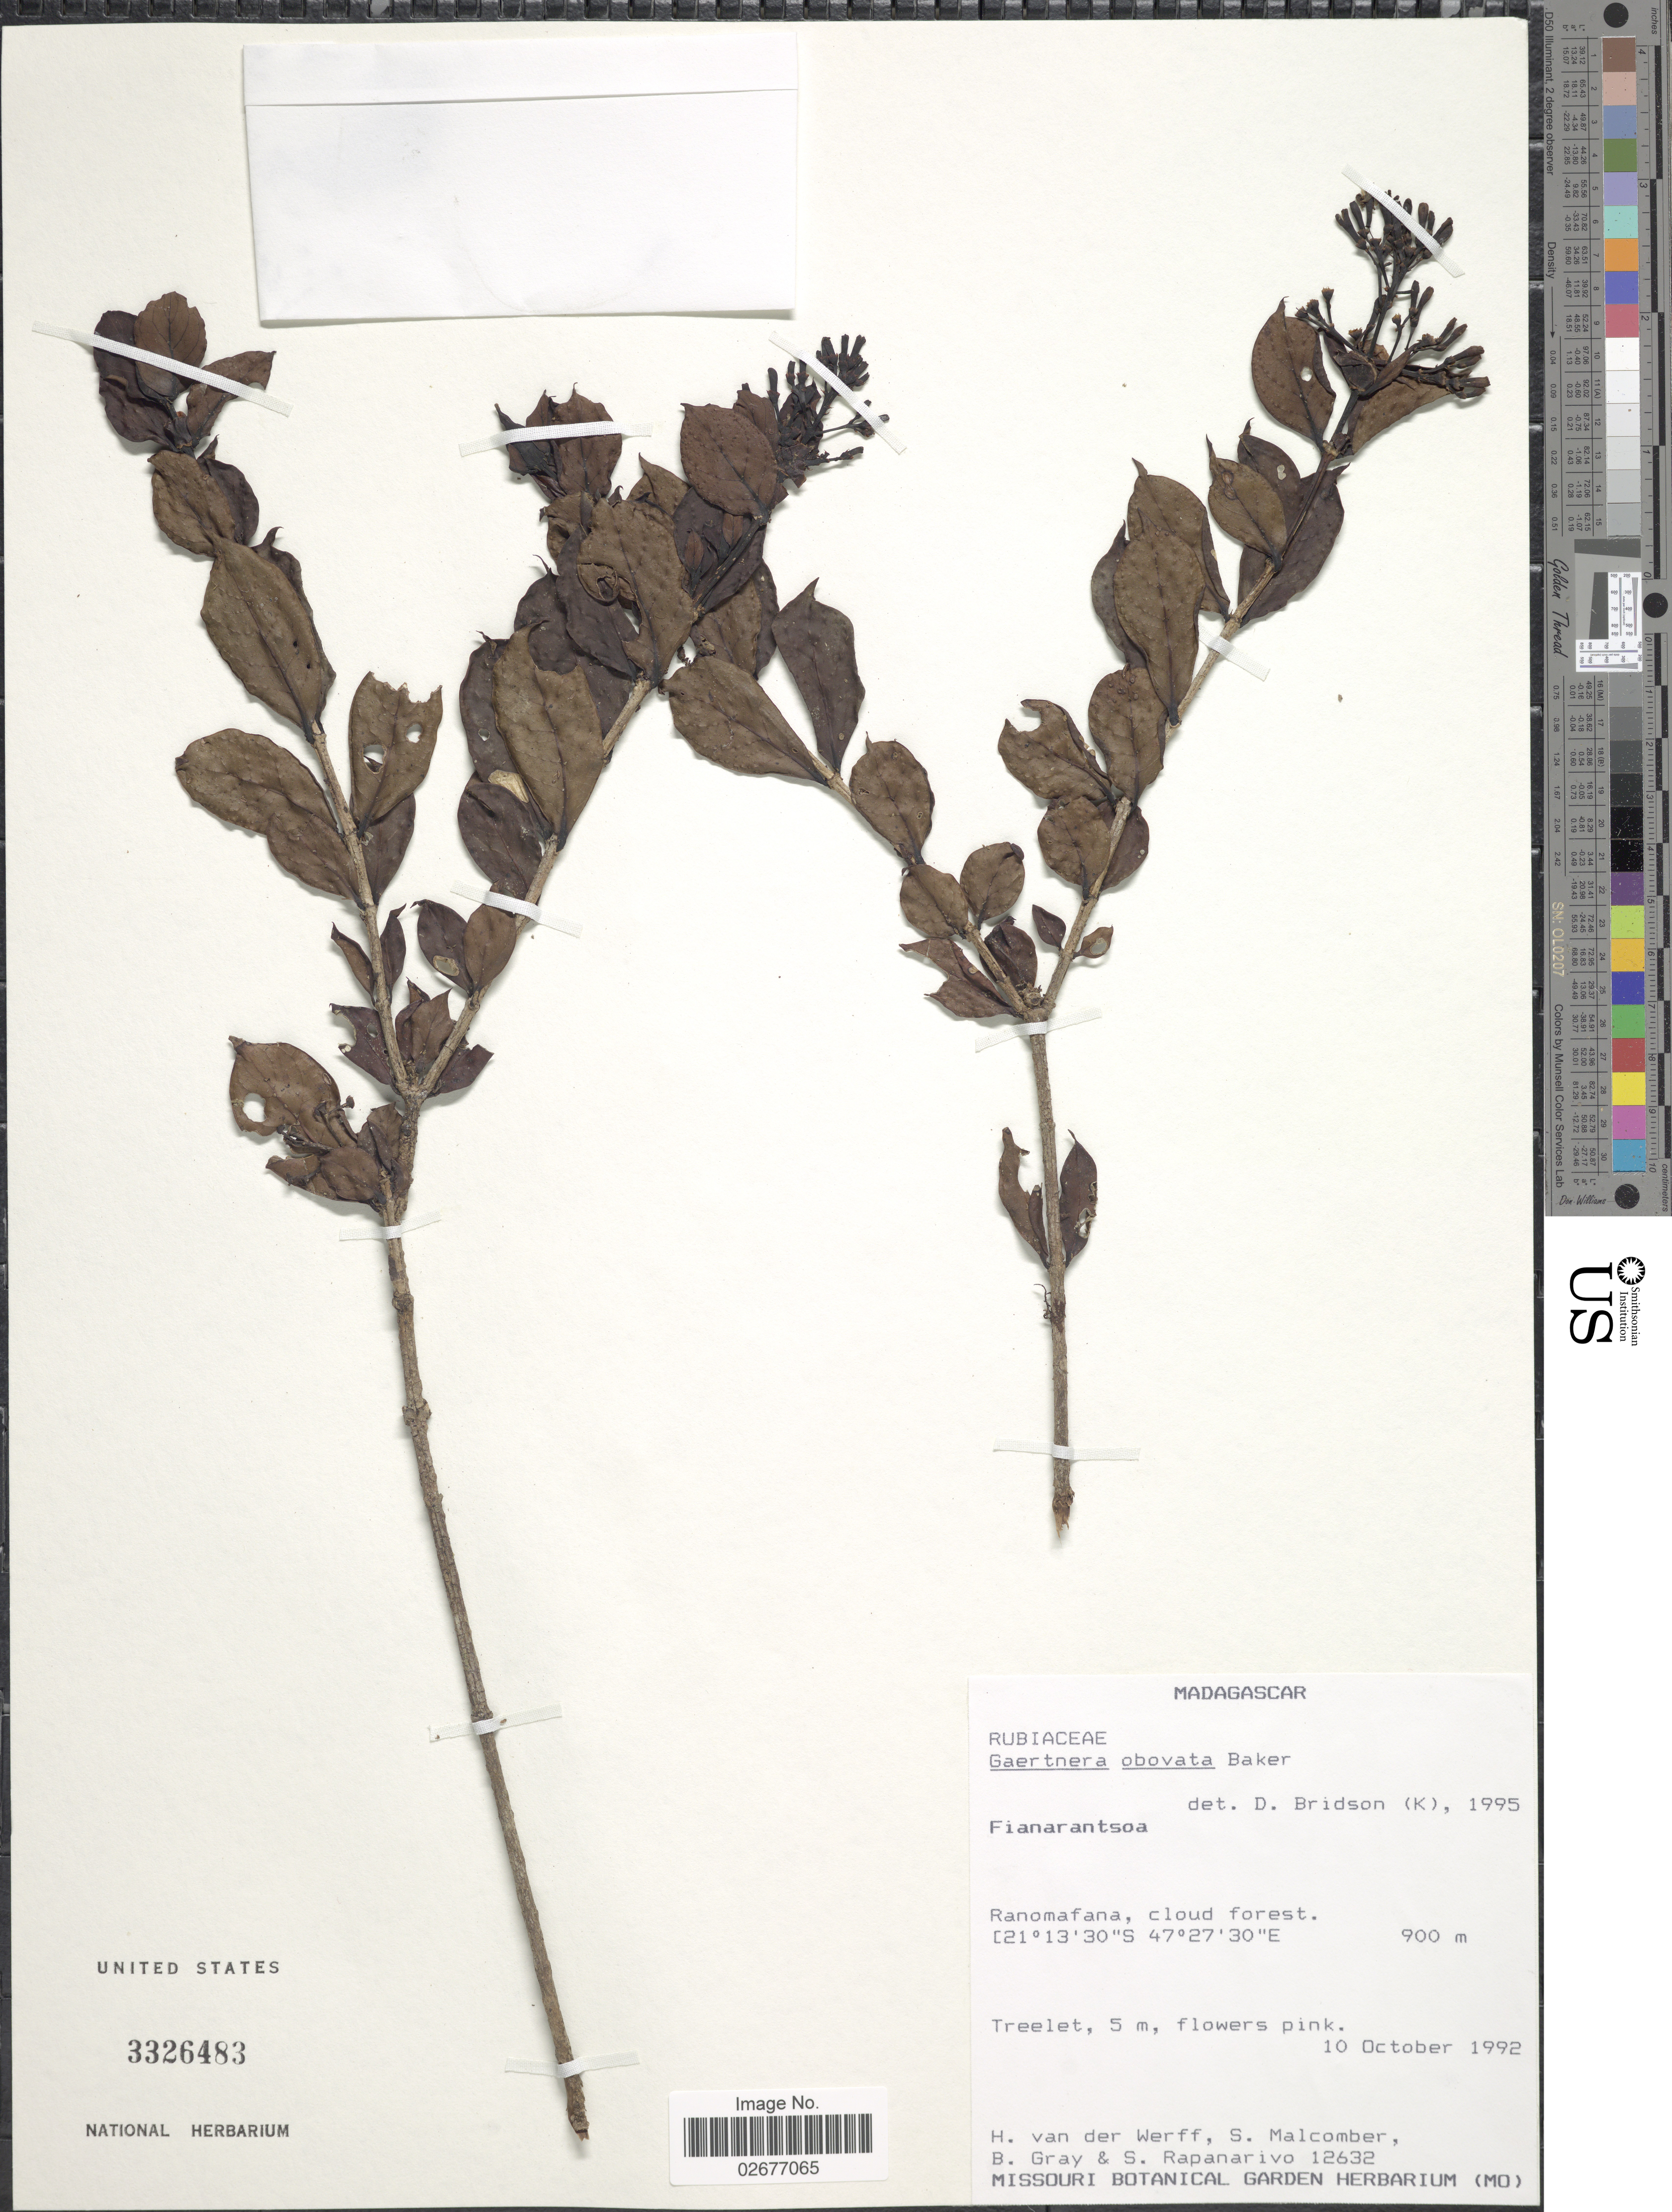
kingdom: Plantae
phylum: Tracheophyta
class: Magnoliopsida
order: Gentianales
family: Rubiaceae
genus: Gaertnera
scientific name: Gaertnera obovata var. obovata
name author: Baker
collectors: H. van der Werff, S. T. Malcomber, B. Gray & S. Rapanarivo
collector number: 12632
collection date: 1992-10-10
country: Madagascar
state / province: Vatovavy Fitovinany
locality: Ranomafana, Cloud forest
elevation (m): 900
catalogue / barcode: US 3326483